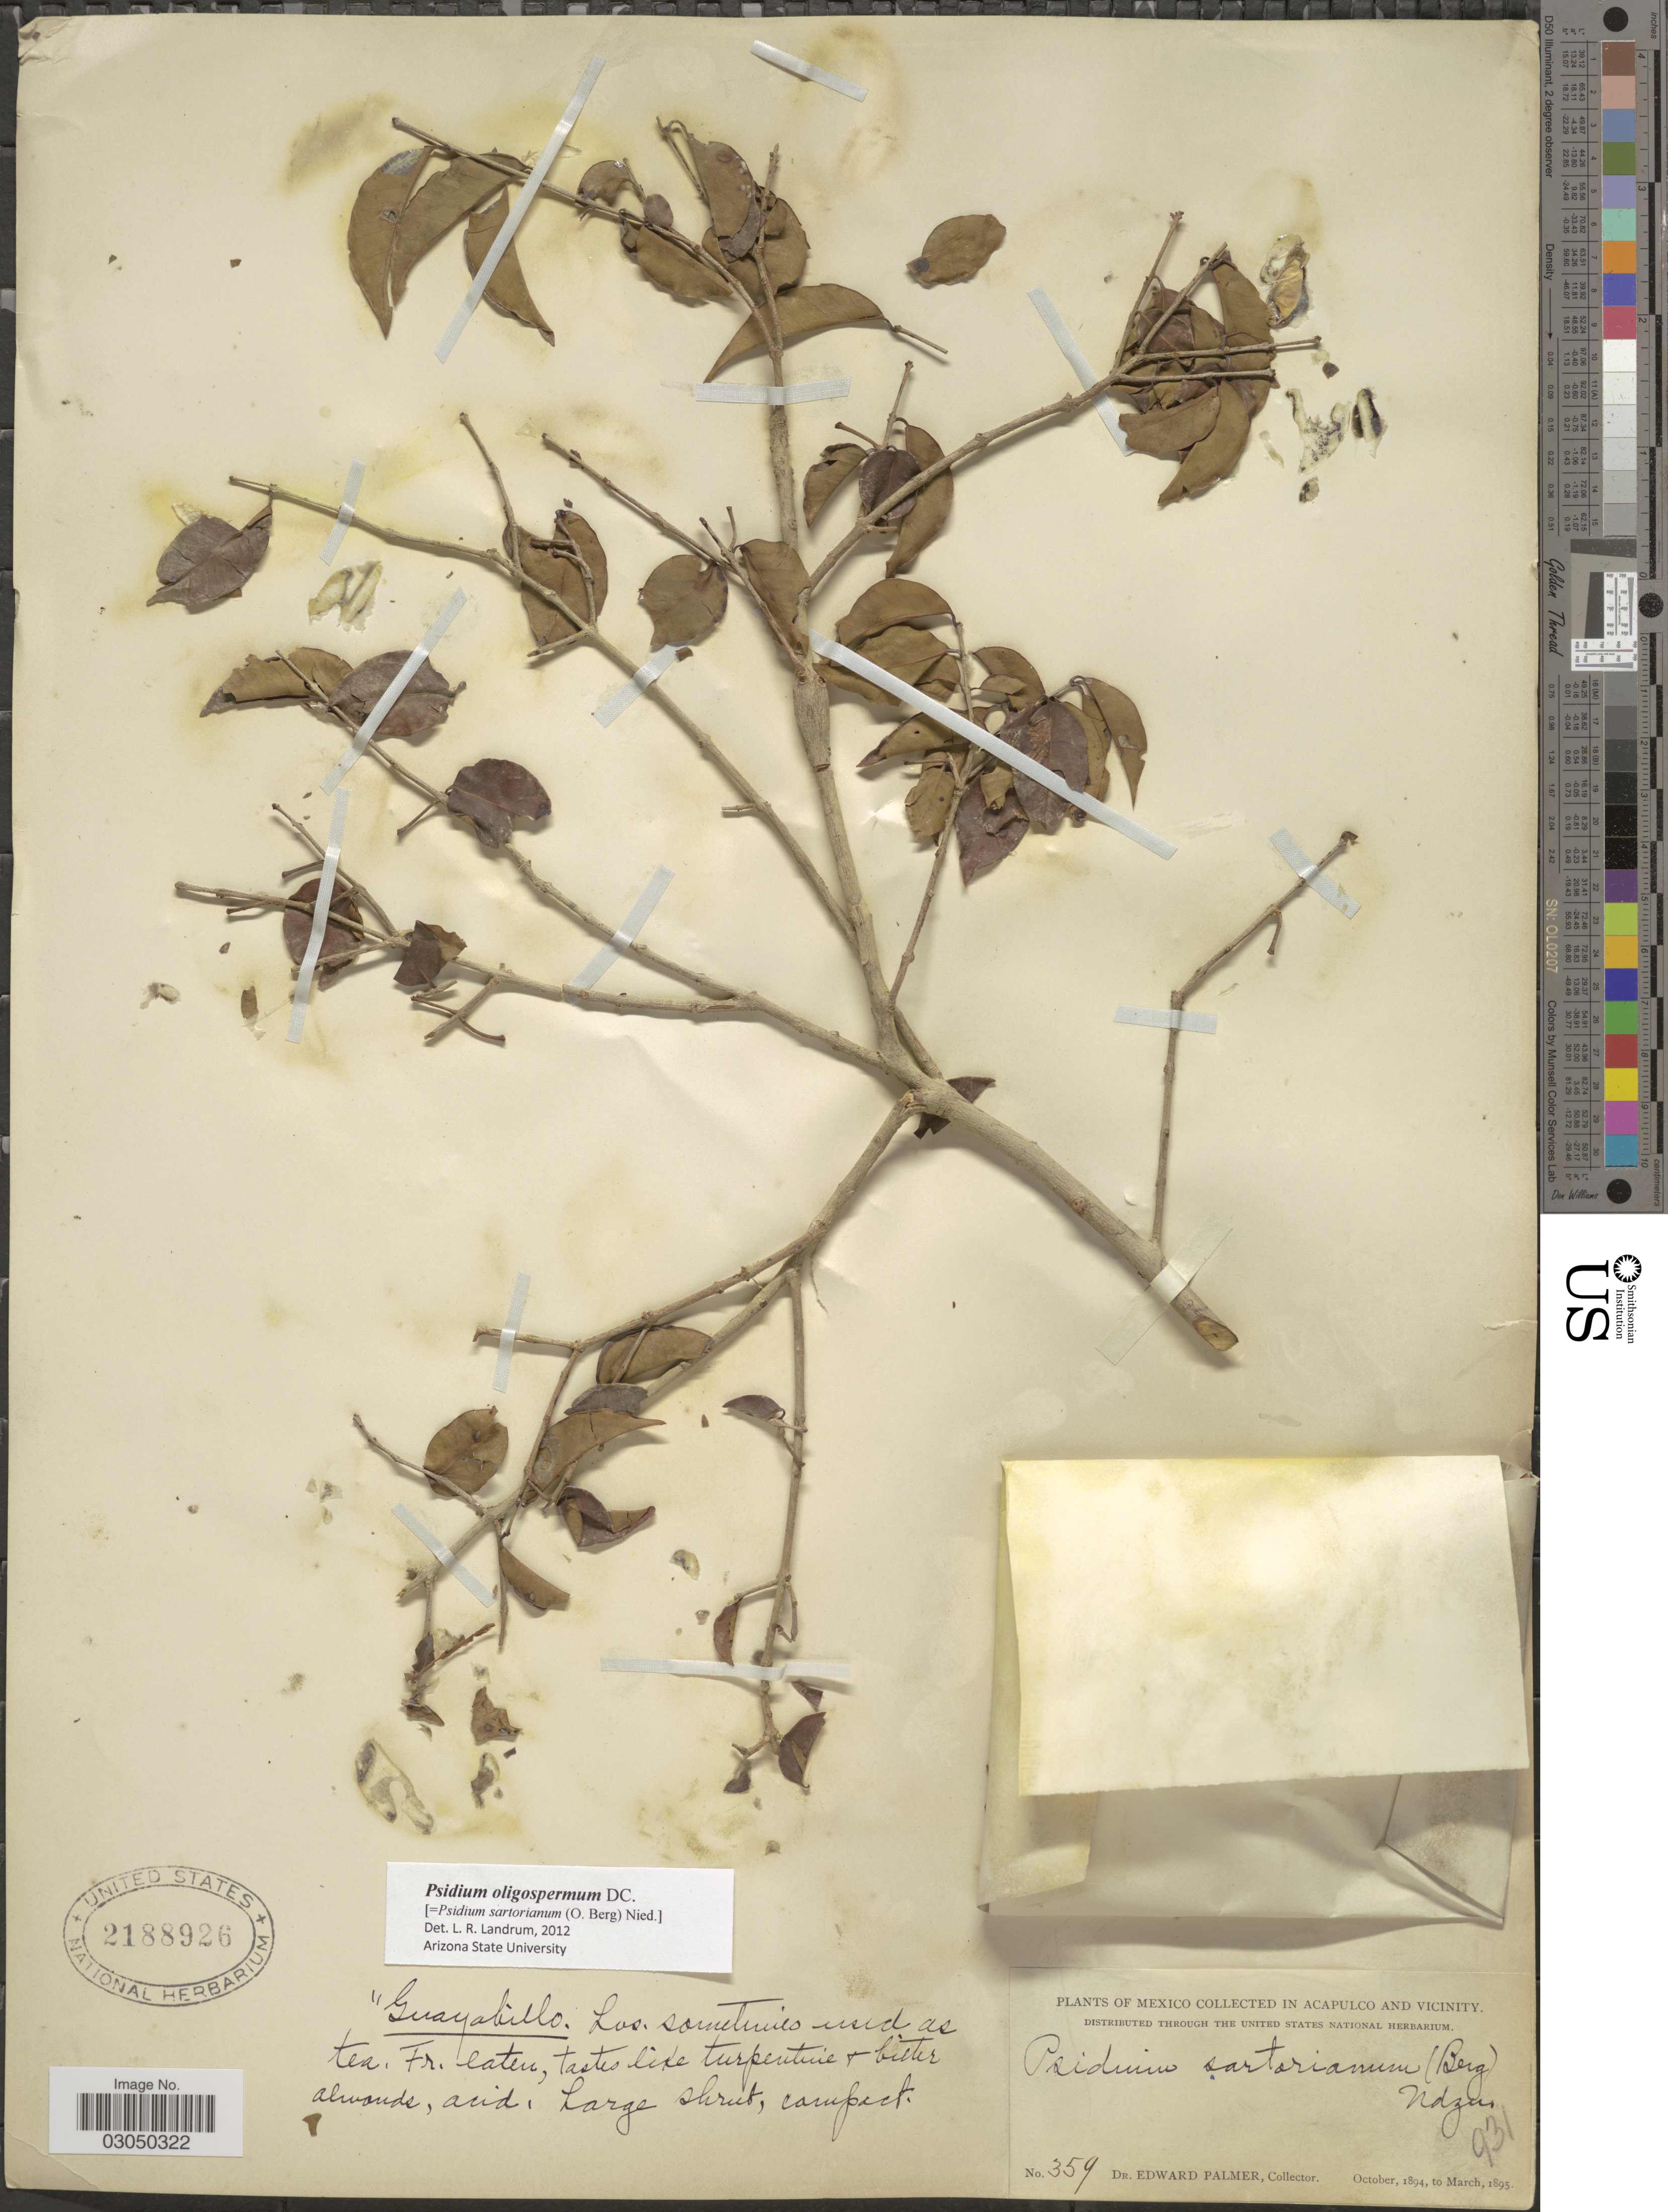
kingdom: Plantae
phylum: Tracheophyta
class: Magnoliopsida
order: Myrtales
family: Myrtaceae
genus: Psidium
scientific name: Psidium oligospermum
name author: Mart. ex DC.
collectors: E. Palmer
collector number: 359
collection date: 1894-10/1895-03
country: Mexico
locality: Acapulco and Vicinity.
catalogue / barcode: US 2188926